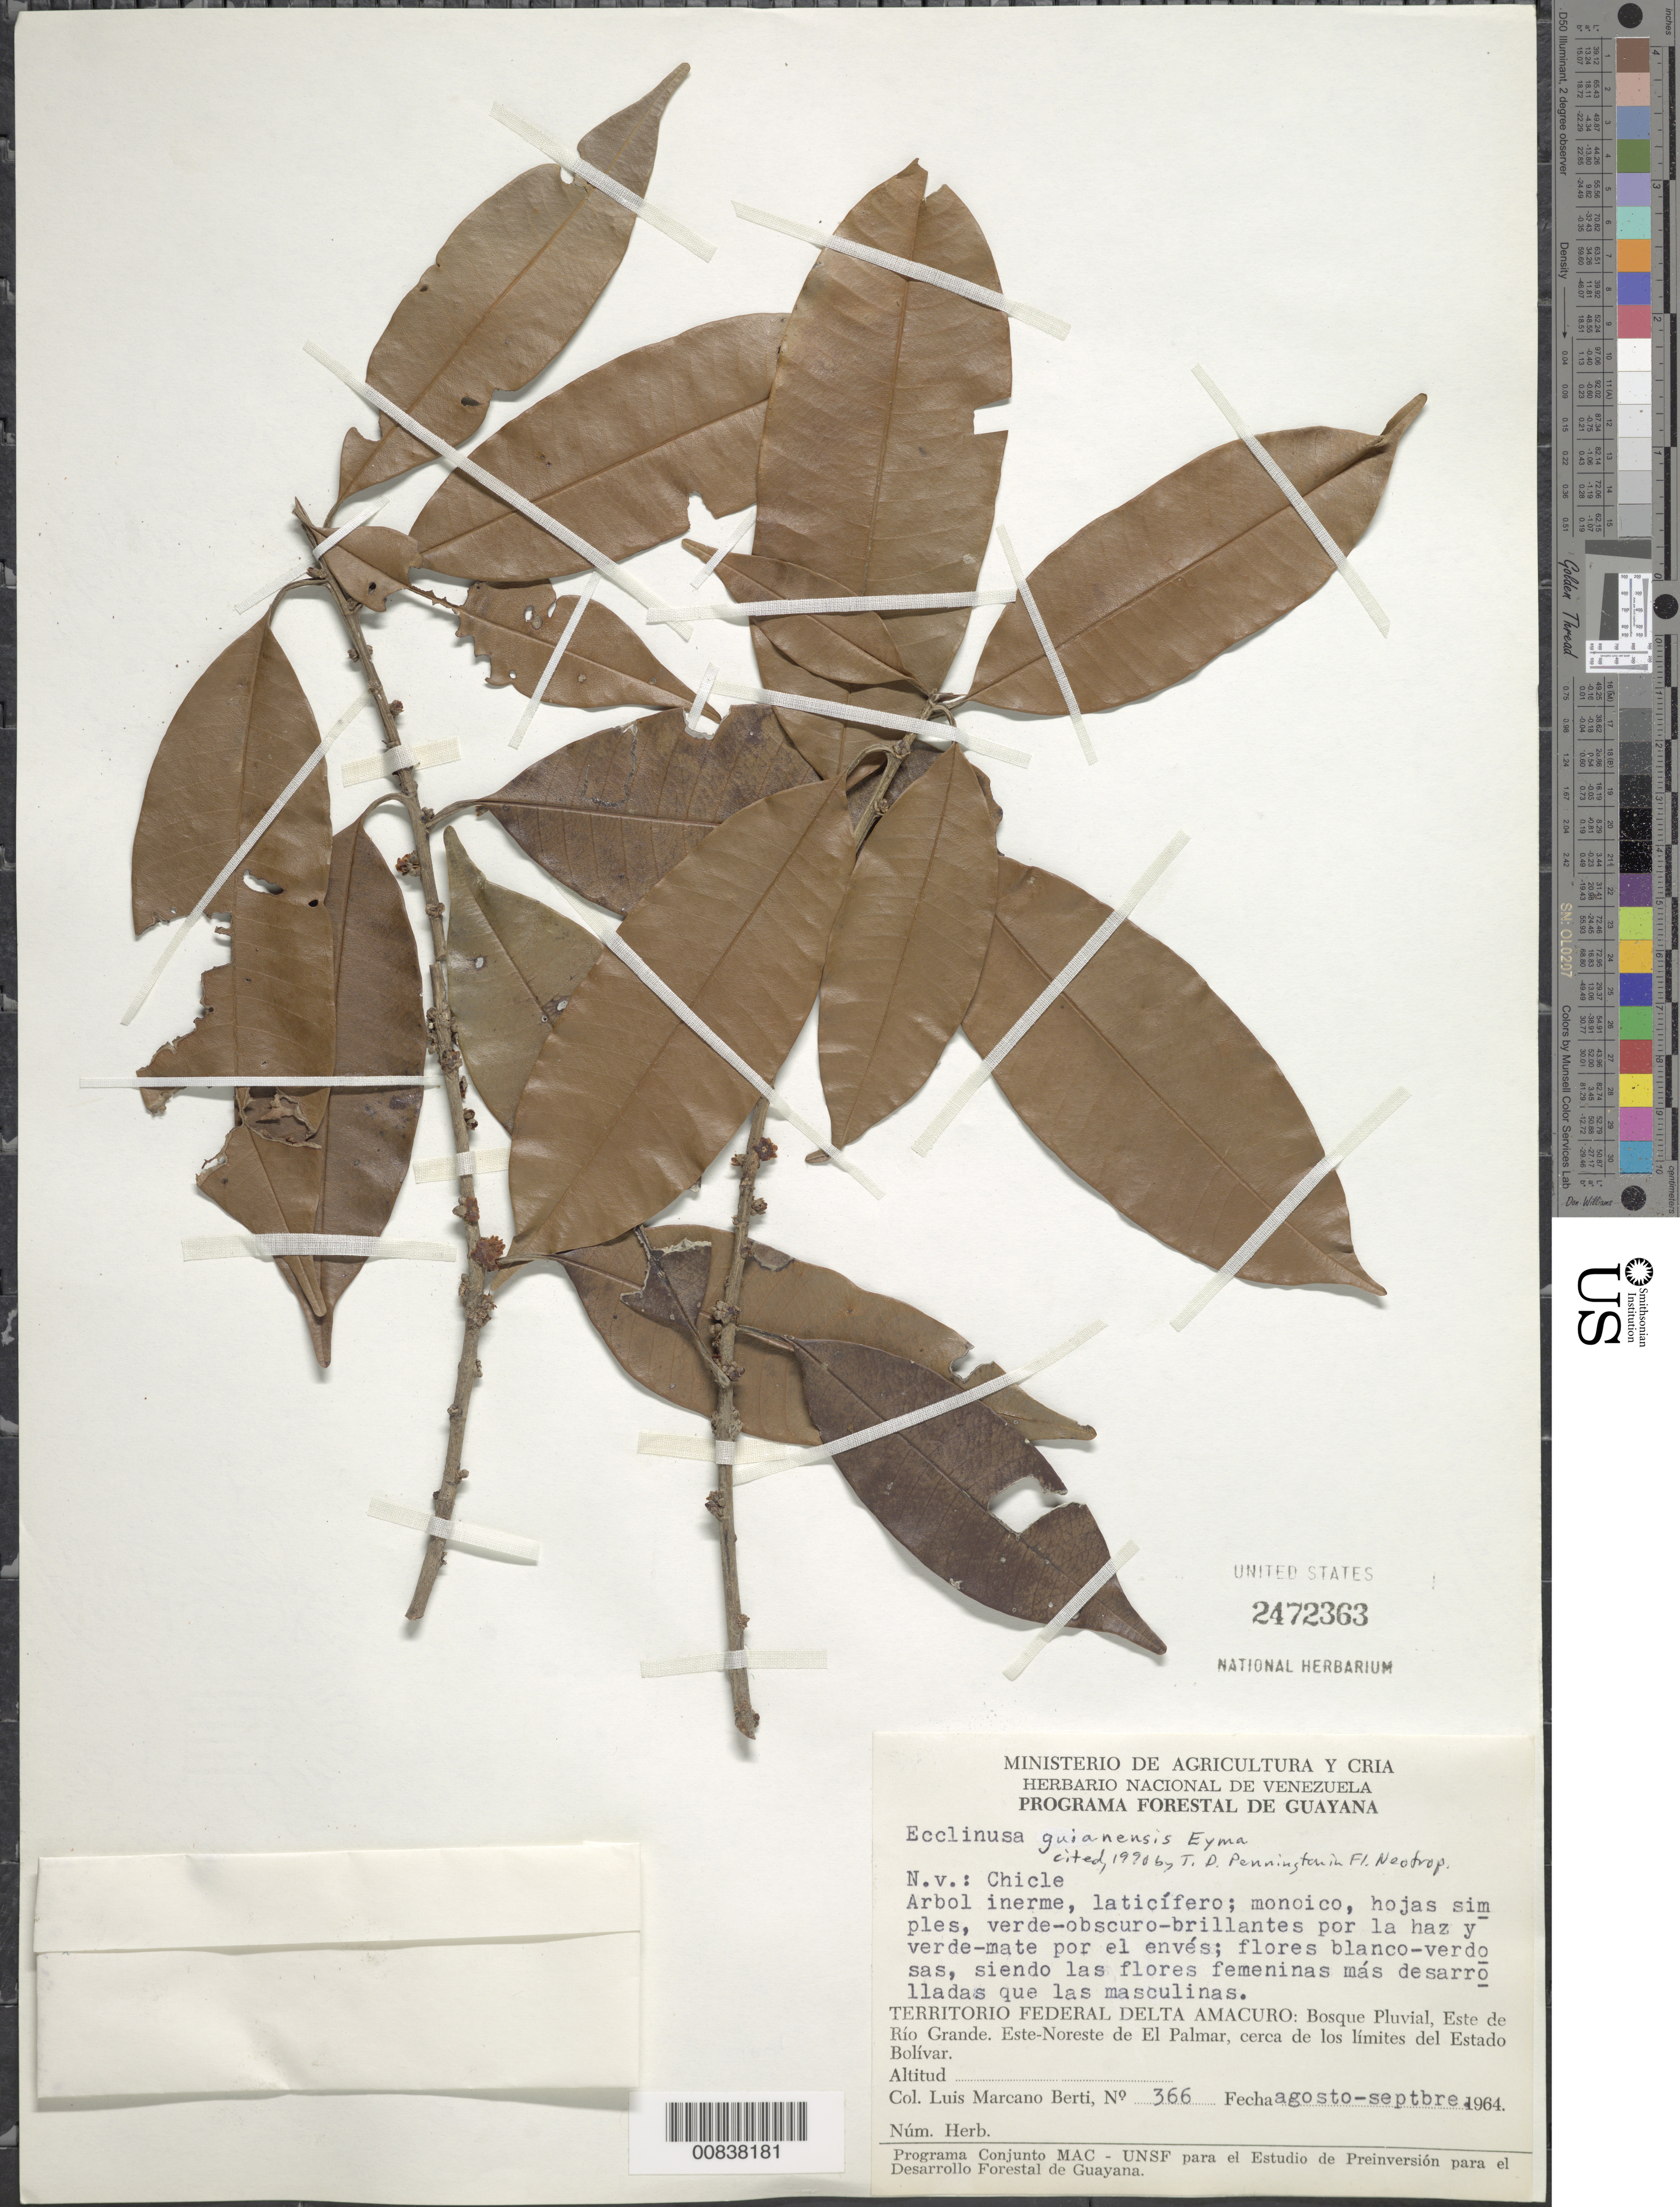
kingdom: Plantae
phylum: Tracheophyta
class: Magnoliopsida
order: Ericales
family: Sapotaceae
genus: Ecclinusa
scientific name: Ecclinusa guianensis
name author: Eyma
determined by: Pennington, T. D., (K)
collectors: C. A. Blanco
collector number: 366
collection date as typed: Aug-64 to Sep-64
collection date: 1964-08/1964-09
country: Venezuela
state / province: Delta Amacuro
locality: Río Grande, Este de; Este-Noreste de El Palmar, cerca de los limites del Estado Bolívar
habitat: Bosque pluvial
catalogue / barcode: US 2472363